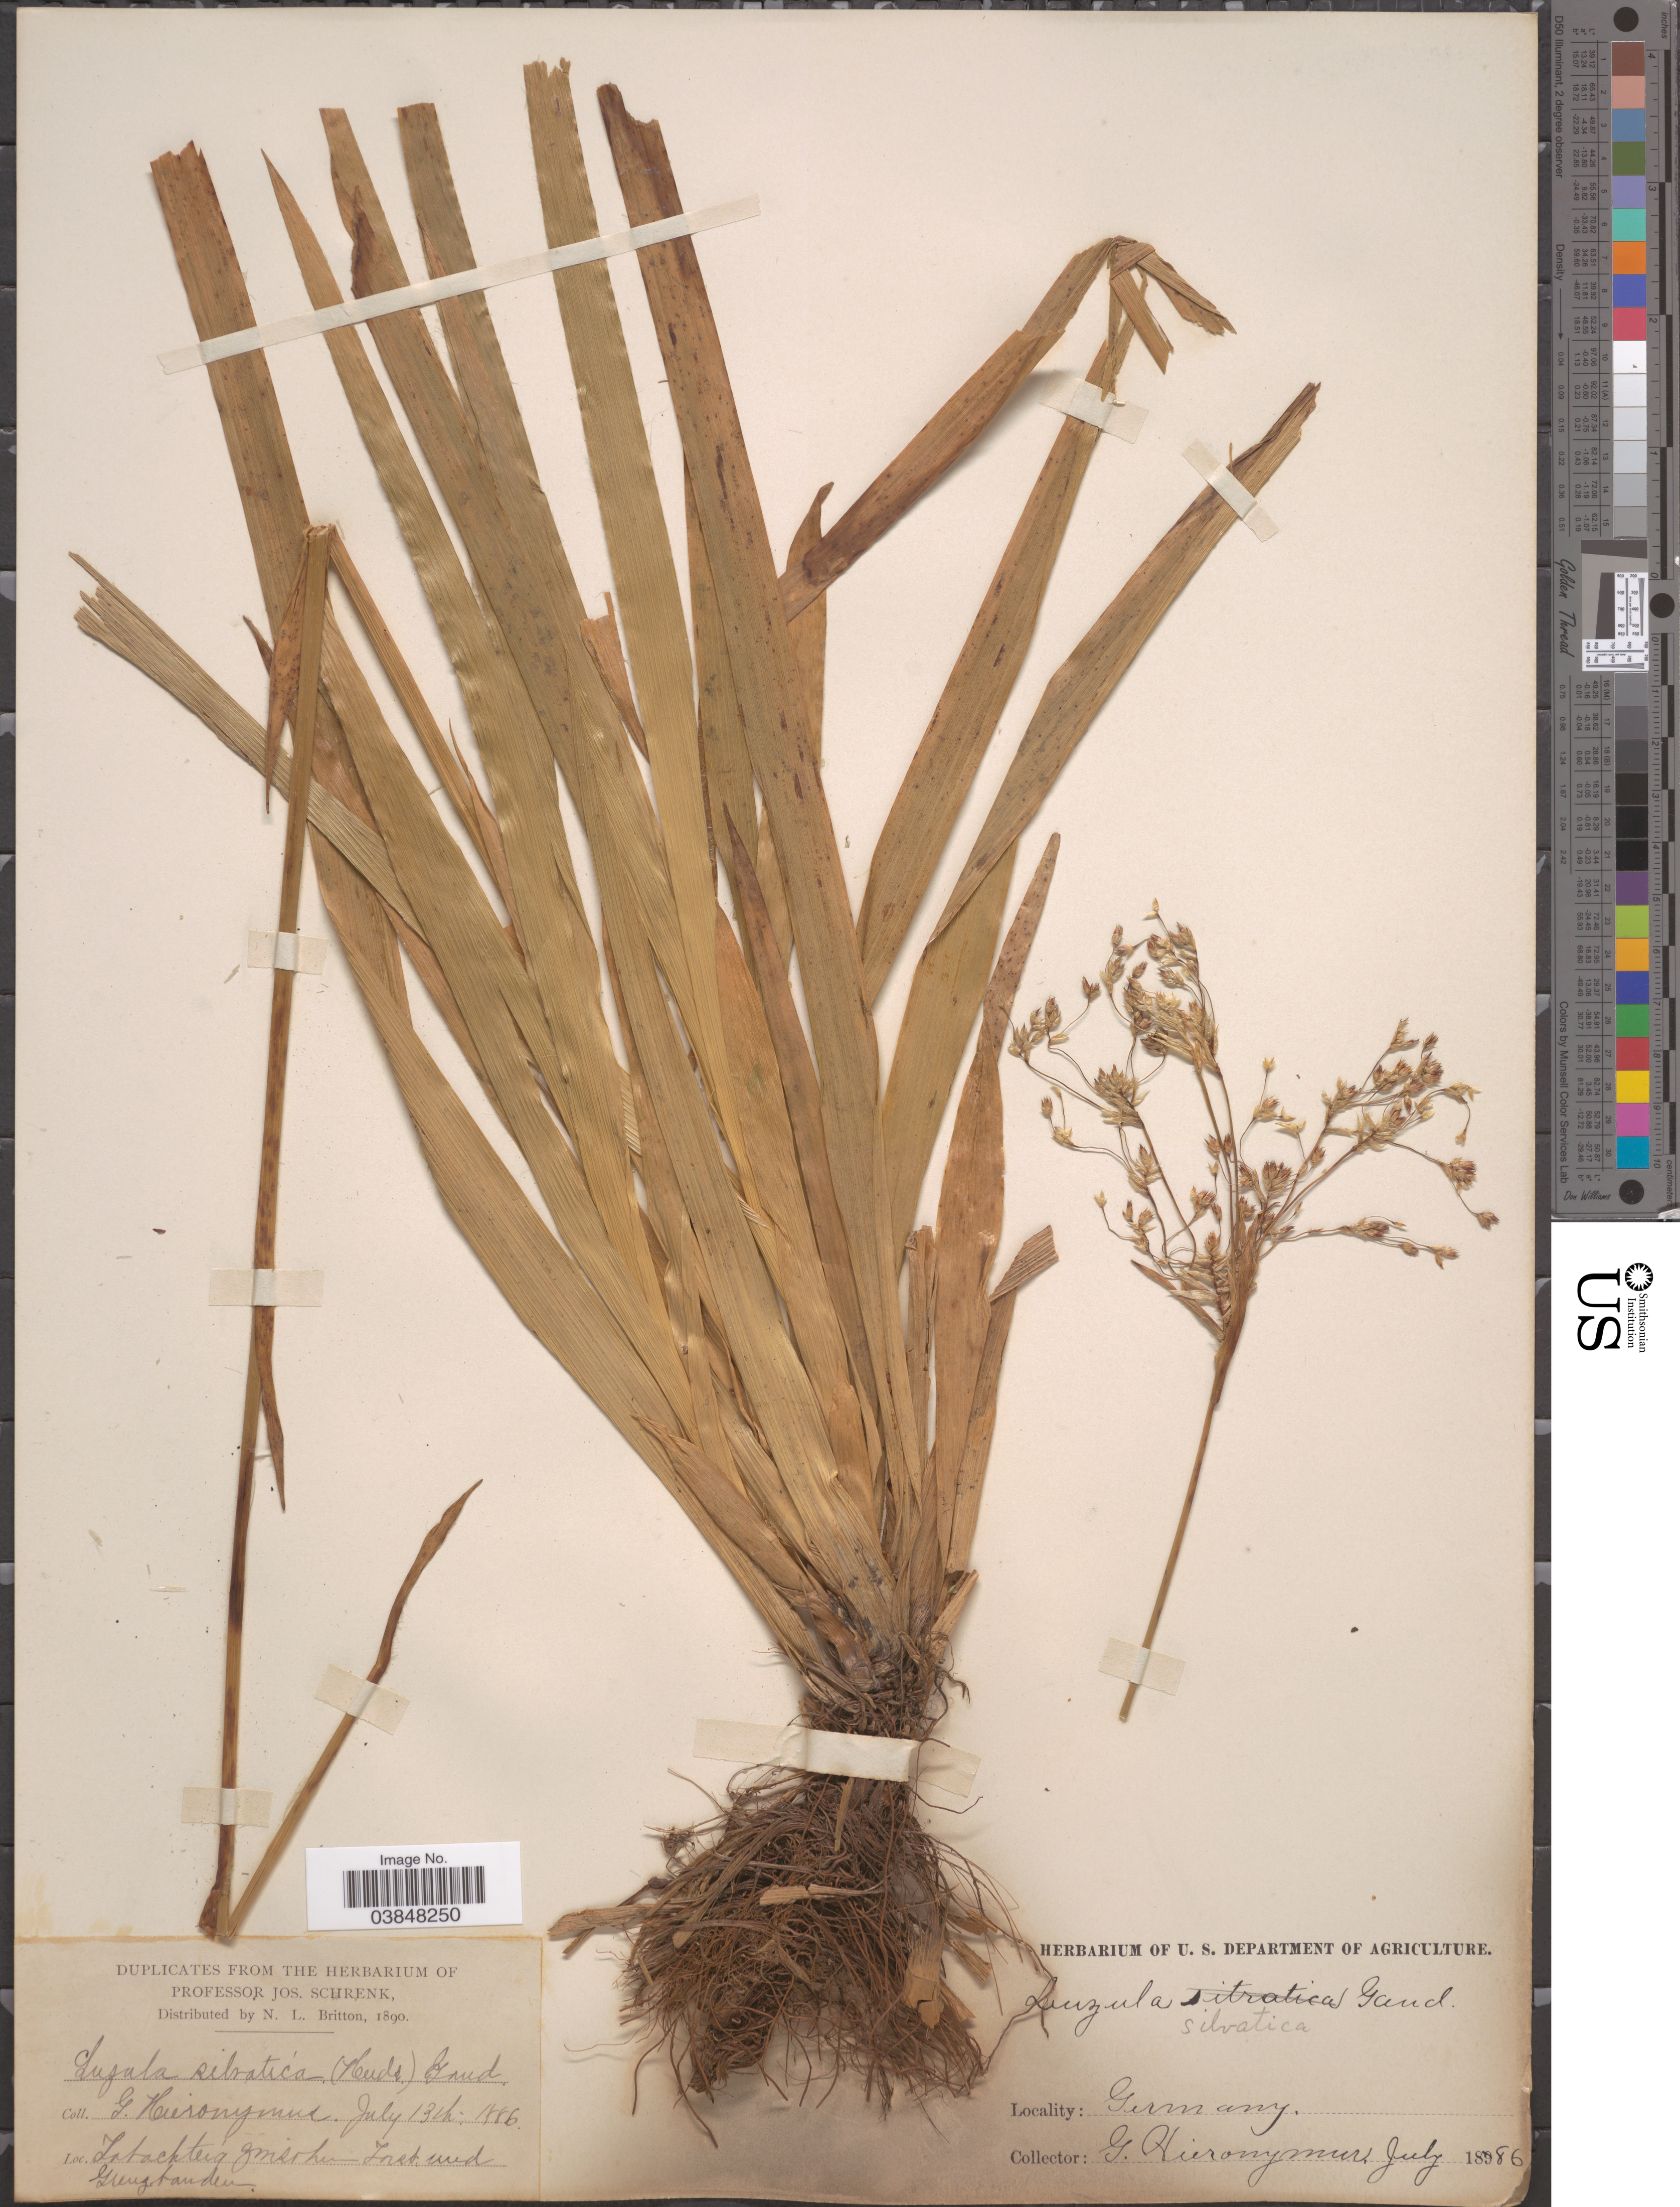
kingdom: Plantae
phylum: Tracheophyta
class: Liliopsida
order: Poales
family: Juncaceae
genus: Luzula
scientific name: Luzula sylvatica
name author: (Huds.) Gaudin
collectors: G. H. Hieronymus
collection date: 1886-07-13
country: Germany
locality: Zatackterg Zmersher Forst med. Gengfanden. [interpreted]